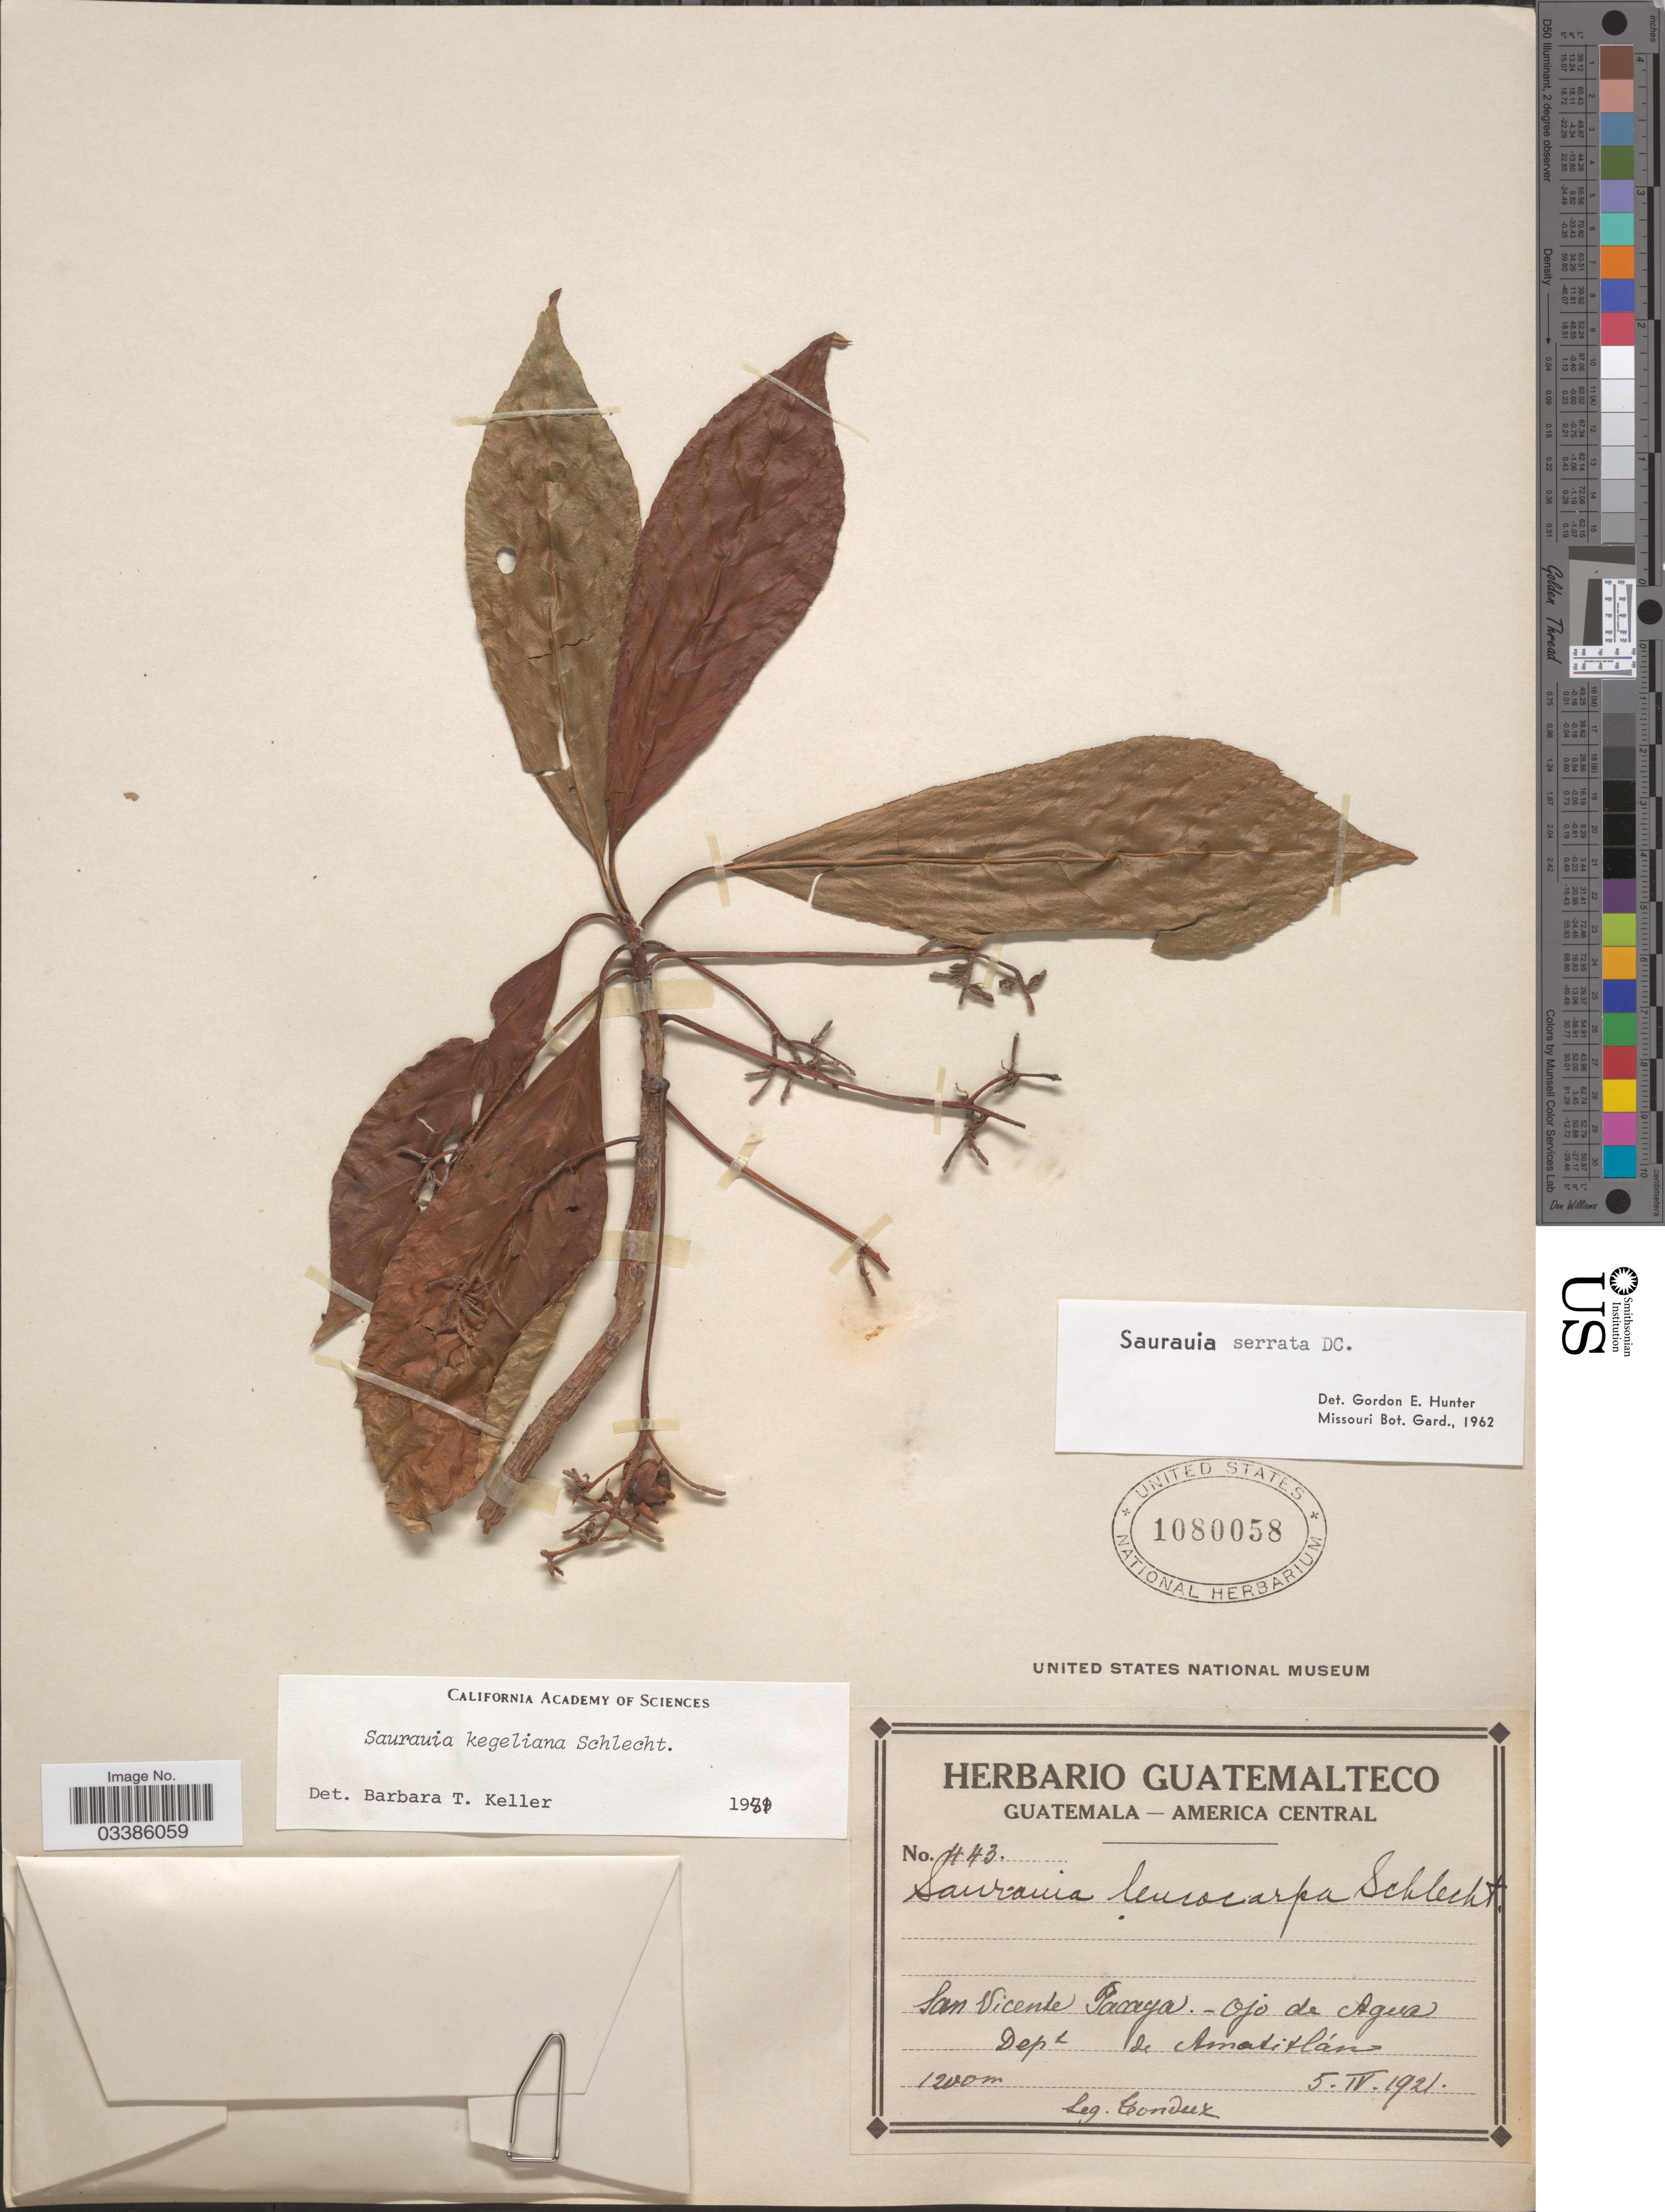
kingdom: Plantae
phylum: Tracheophyta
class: Magnoliopsida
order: Ericales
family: Actinidiaceae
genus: Saurauia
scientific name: Saurauia kegeliana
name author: Schltdl.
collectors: Tonduz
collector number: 443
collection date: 1921-04-05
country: Guatemala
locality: San Vicente Pacaya - Ojo de Agua, Dept. de Amatitlan.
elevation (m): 1200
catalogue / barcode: US 1080058